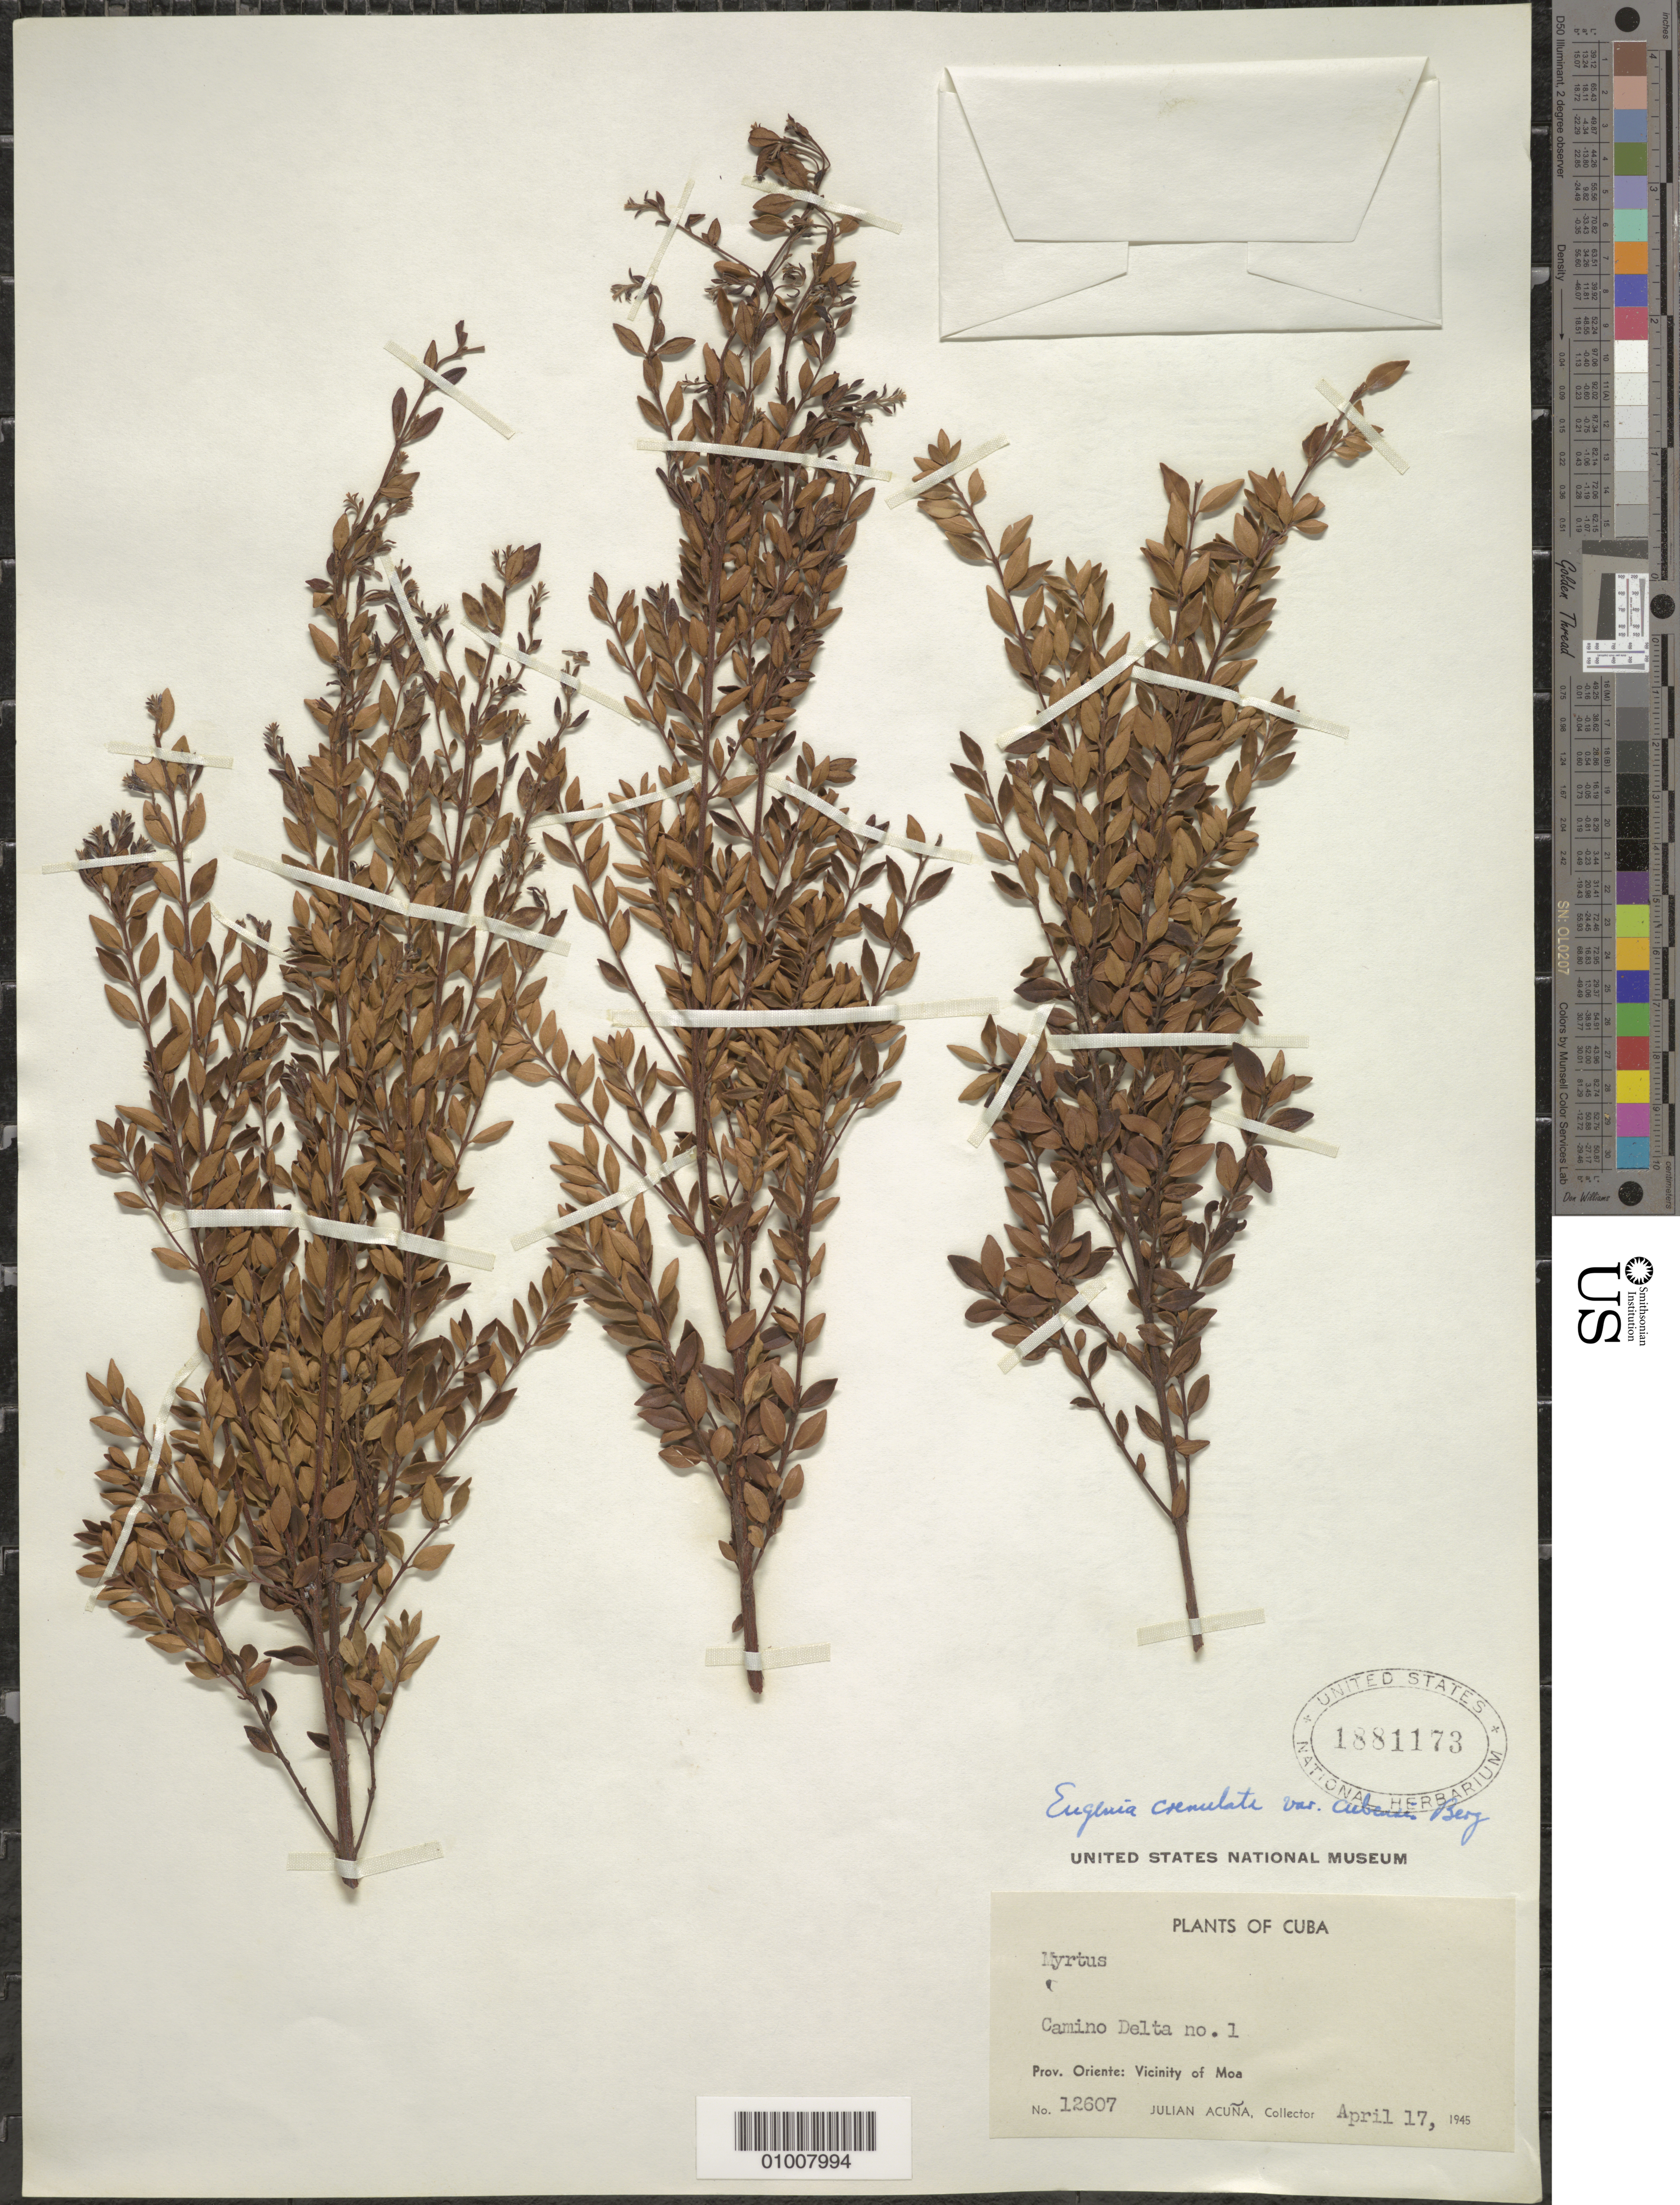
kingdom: Plantae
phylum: Tracheophyta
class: Magnoliopsida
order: Myrtales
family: Myrtaceae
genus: Eugenia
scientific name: Eugenia crenulata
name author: (Sw.) Willd.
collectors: J. Acuña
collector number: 12607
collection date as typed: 17 Apr 1945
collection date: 1945-04-17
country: Cuba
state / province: Holguin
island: Cuba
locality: Camino Delta no 1, vicinity of Moa [Oriente]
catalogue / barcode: US 1881173